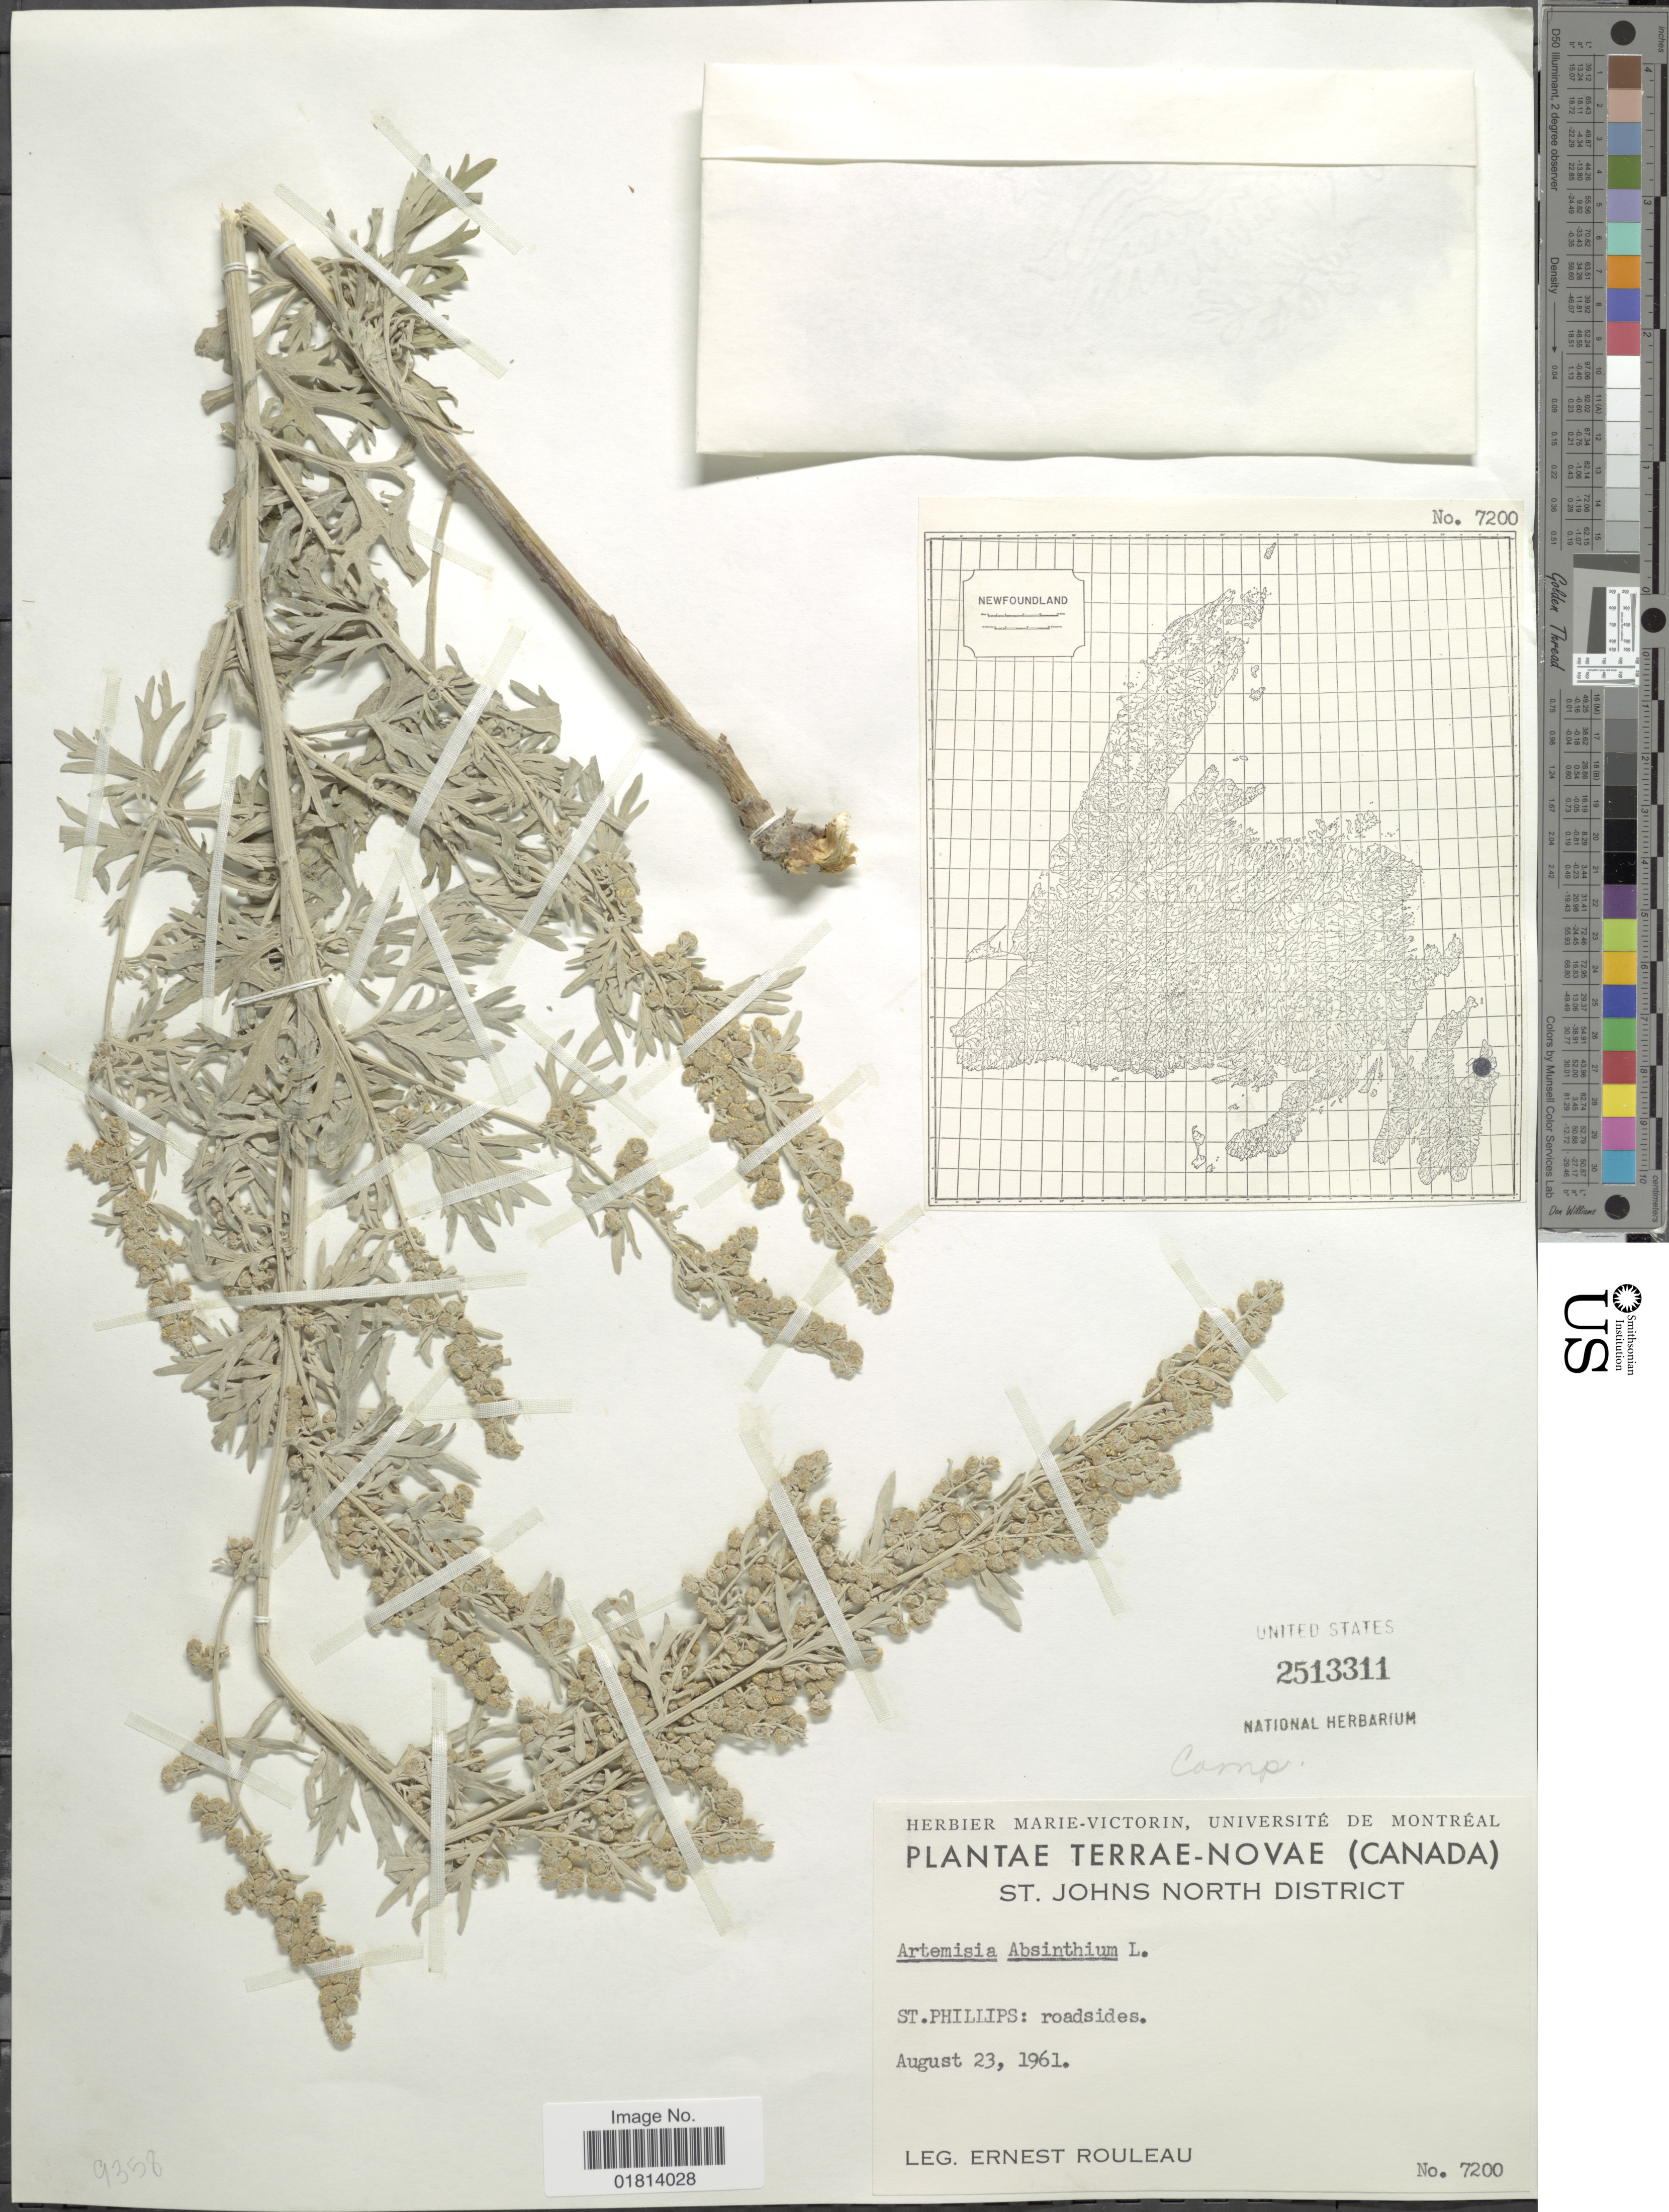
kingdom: Plantae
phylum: Tracheophyta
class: Magnoliopsida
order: Asterales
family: Asteraceae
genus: Artemisia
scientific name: Artemisia absinthium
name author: L.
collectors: E. Rouleau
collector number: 7200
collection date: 1961-08-23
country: Canada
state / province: Newfoundland and Labrador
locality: Terrae-Novae (Canada). St. Johns North District. St. Phillips: roadsides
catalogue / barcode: US 2513311